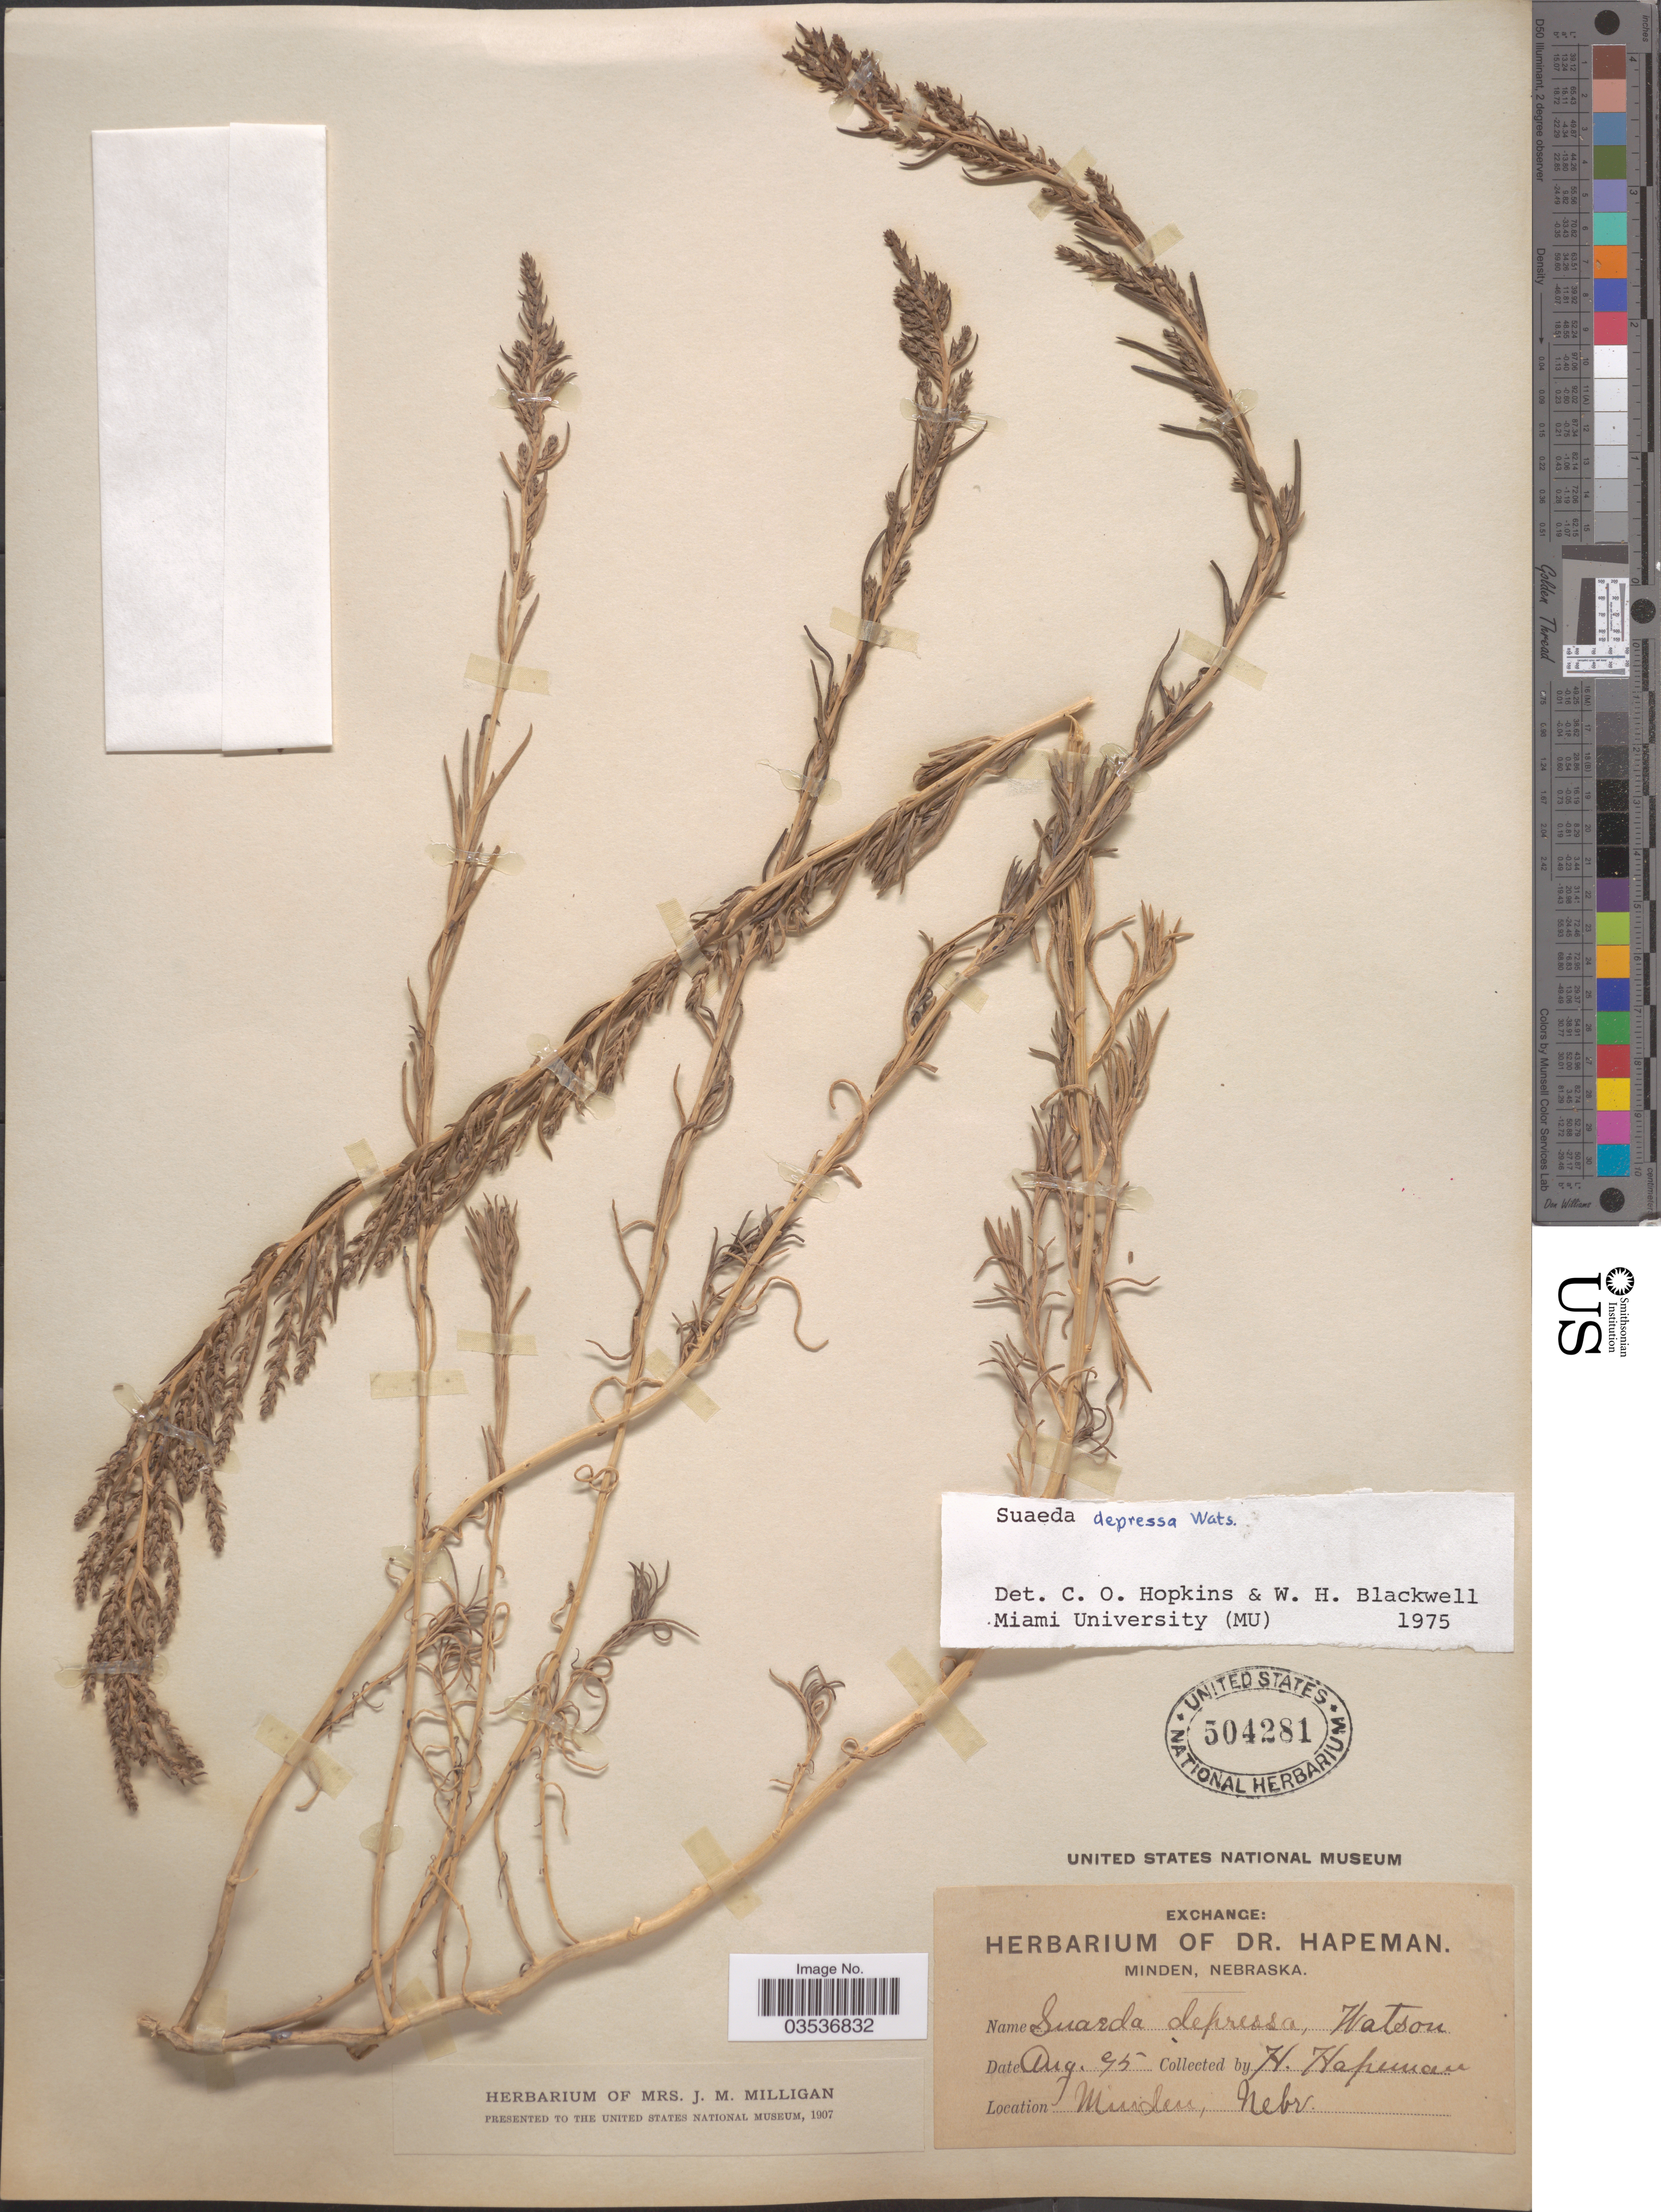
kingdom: Plantae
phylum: Tracheophyta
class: Magnoliopsida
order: Caryophyllales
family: Amaranthaceae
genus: Suaeda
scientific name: Suaeda depressa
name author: (Pursh) S. Watson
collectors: H. Hapeman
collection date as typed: Transcribed d/m/y: /8/95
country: United States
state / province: Nebraska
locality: Minden.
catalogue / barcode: US 504281